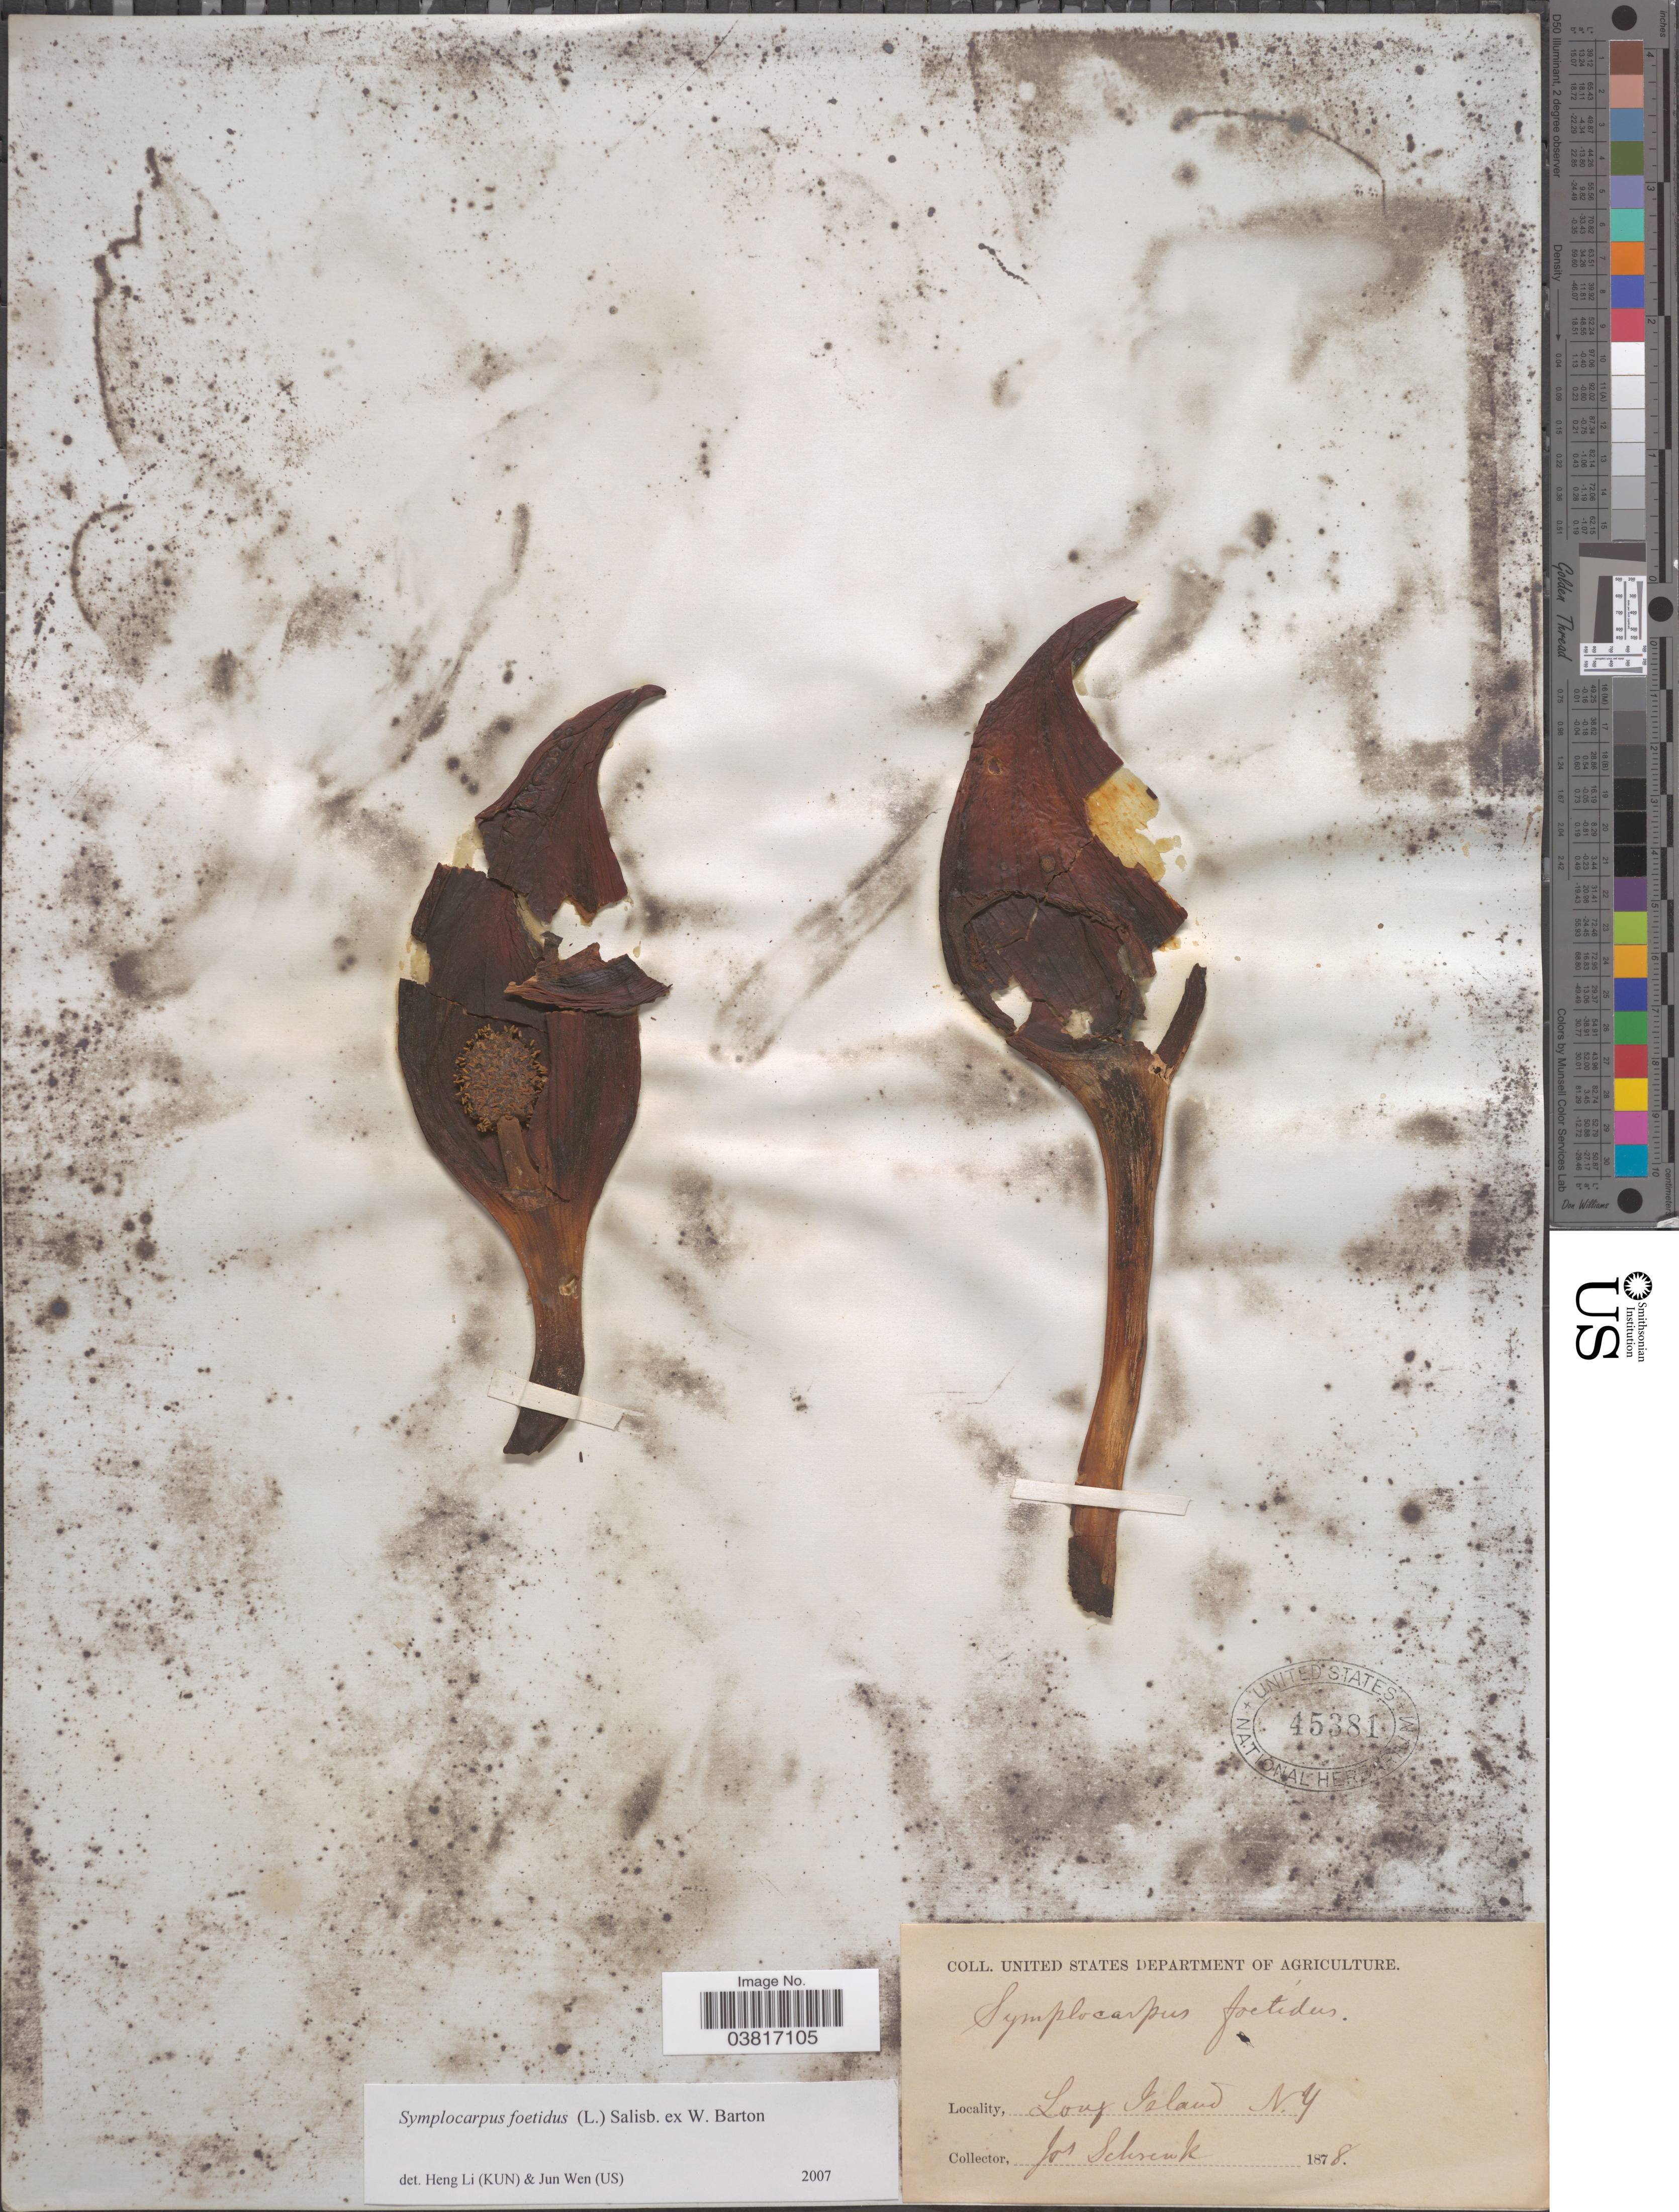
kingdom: Plantae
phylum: Tracheophyta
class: Liliopsida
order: Alismatales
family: Araceae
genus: Symplocarpus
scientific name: Symplocarpus foetidus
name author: (L.) W. Salisb. ex W.P.C. Barton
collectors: J. Schrenk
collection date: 1878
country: United States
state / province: New York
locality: Long Island.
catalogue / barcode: US 45381